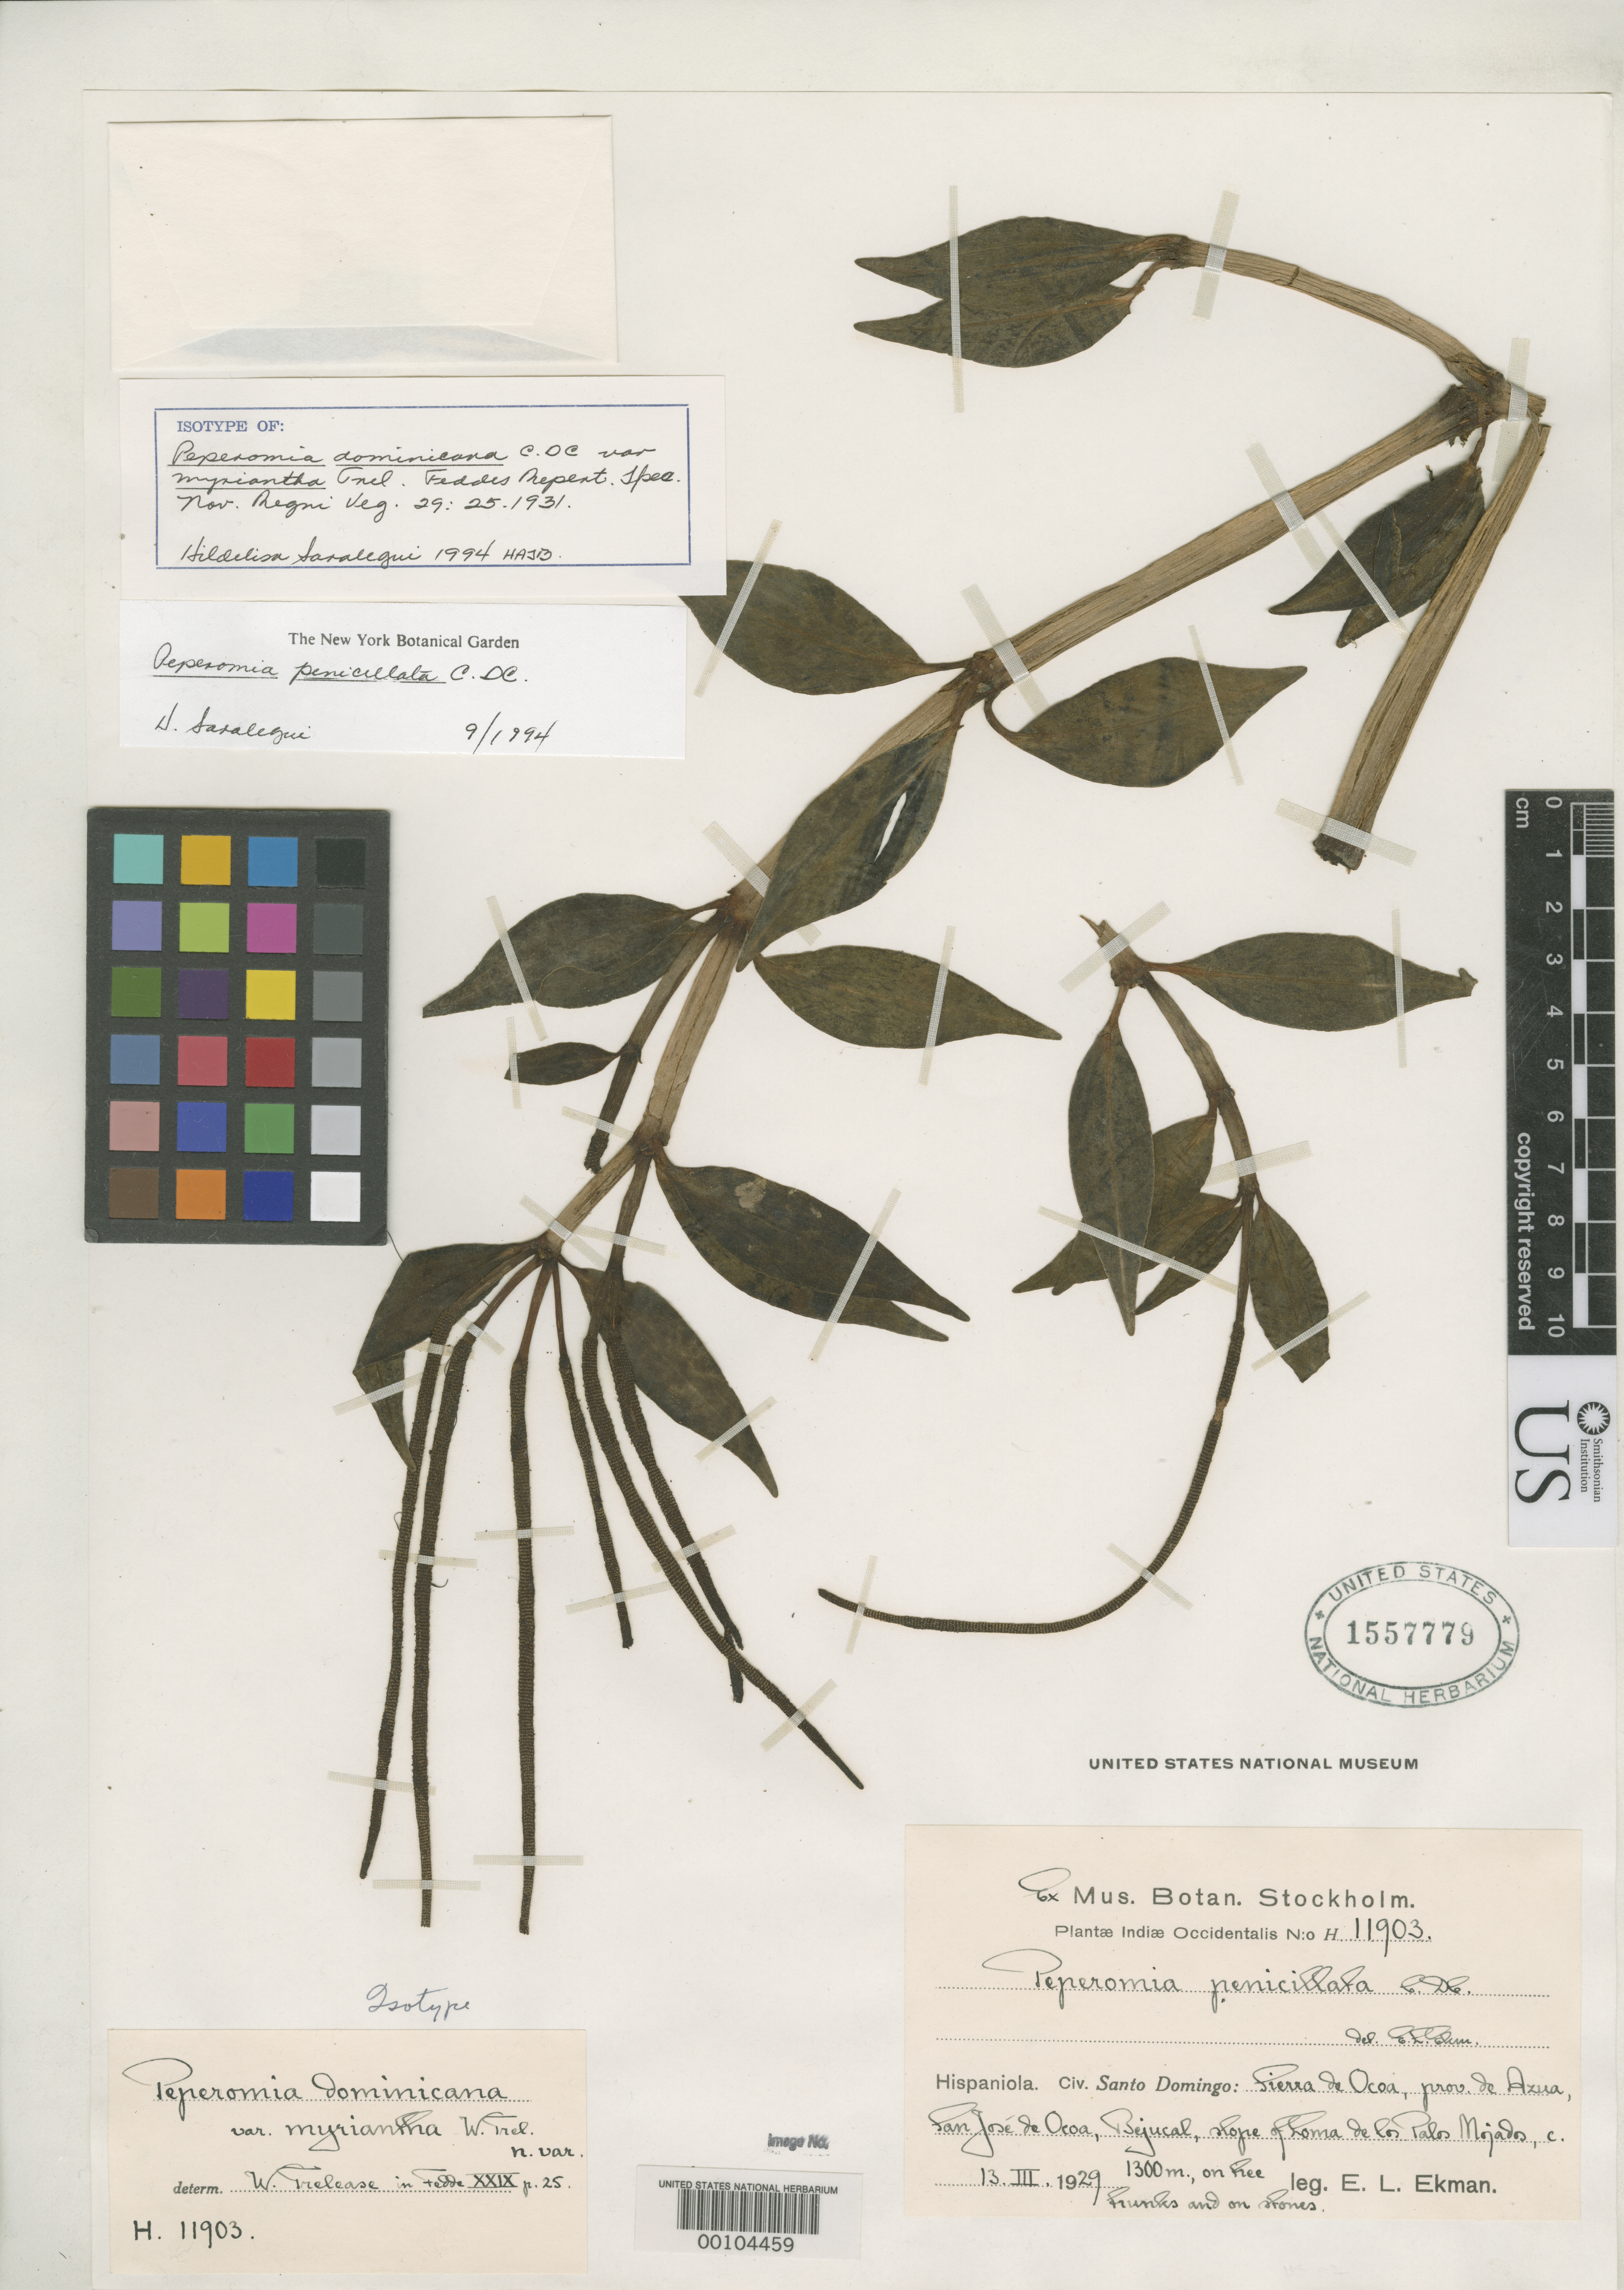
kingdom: Plantae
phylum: Tracheophyta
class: Magnoliopsida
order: Piperales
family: Piperaceae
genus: Peperomia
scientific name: Peperomia dominicana var. myriantha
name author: Trel.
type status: Isotype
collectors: E. L. Ekman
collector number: H 11903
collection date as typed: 13 Mar 1929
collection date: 1929-03-13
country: Dominican Republic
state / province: Azua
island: Hispaniola Island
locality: Sierra de Ocoa, San Jose de Ocoa, Bejucal slope of Loma de Los Palos.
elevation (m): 1300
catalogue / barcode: US 1557779